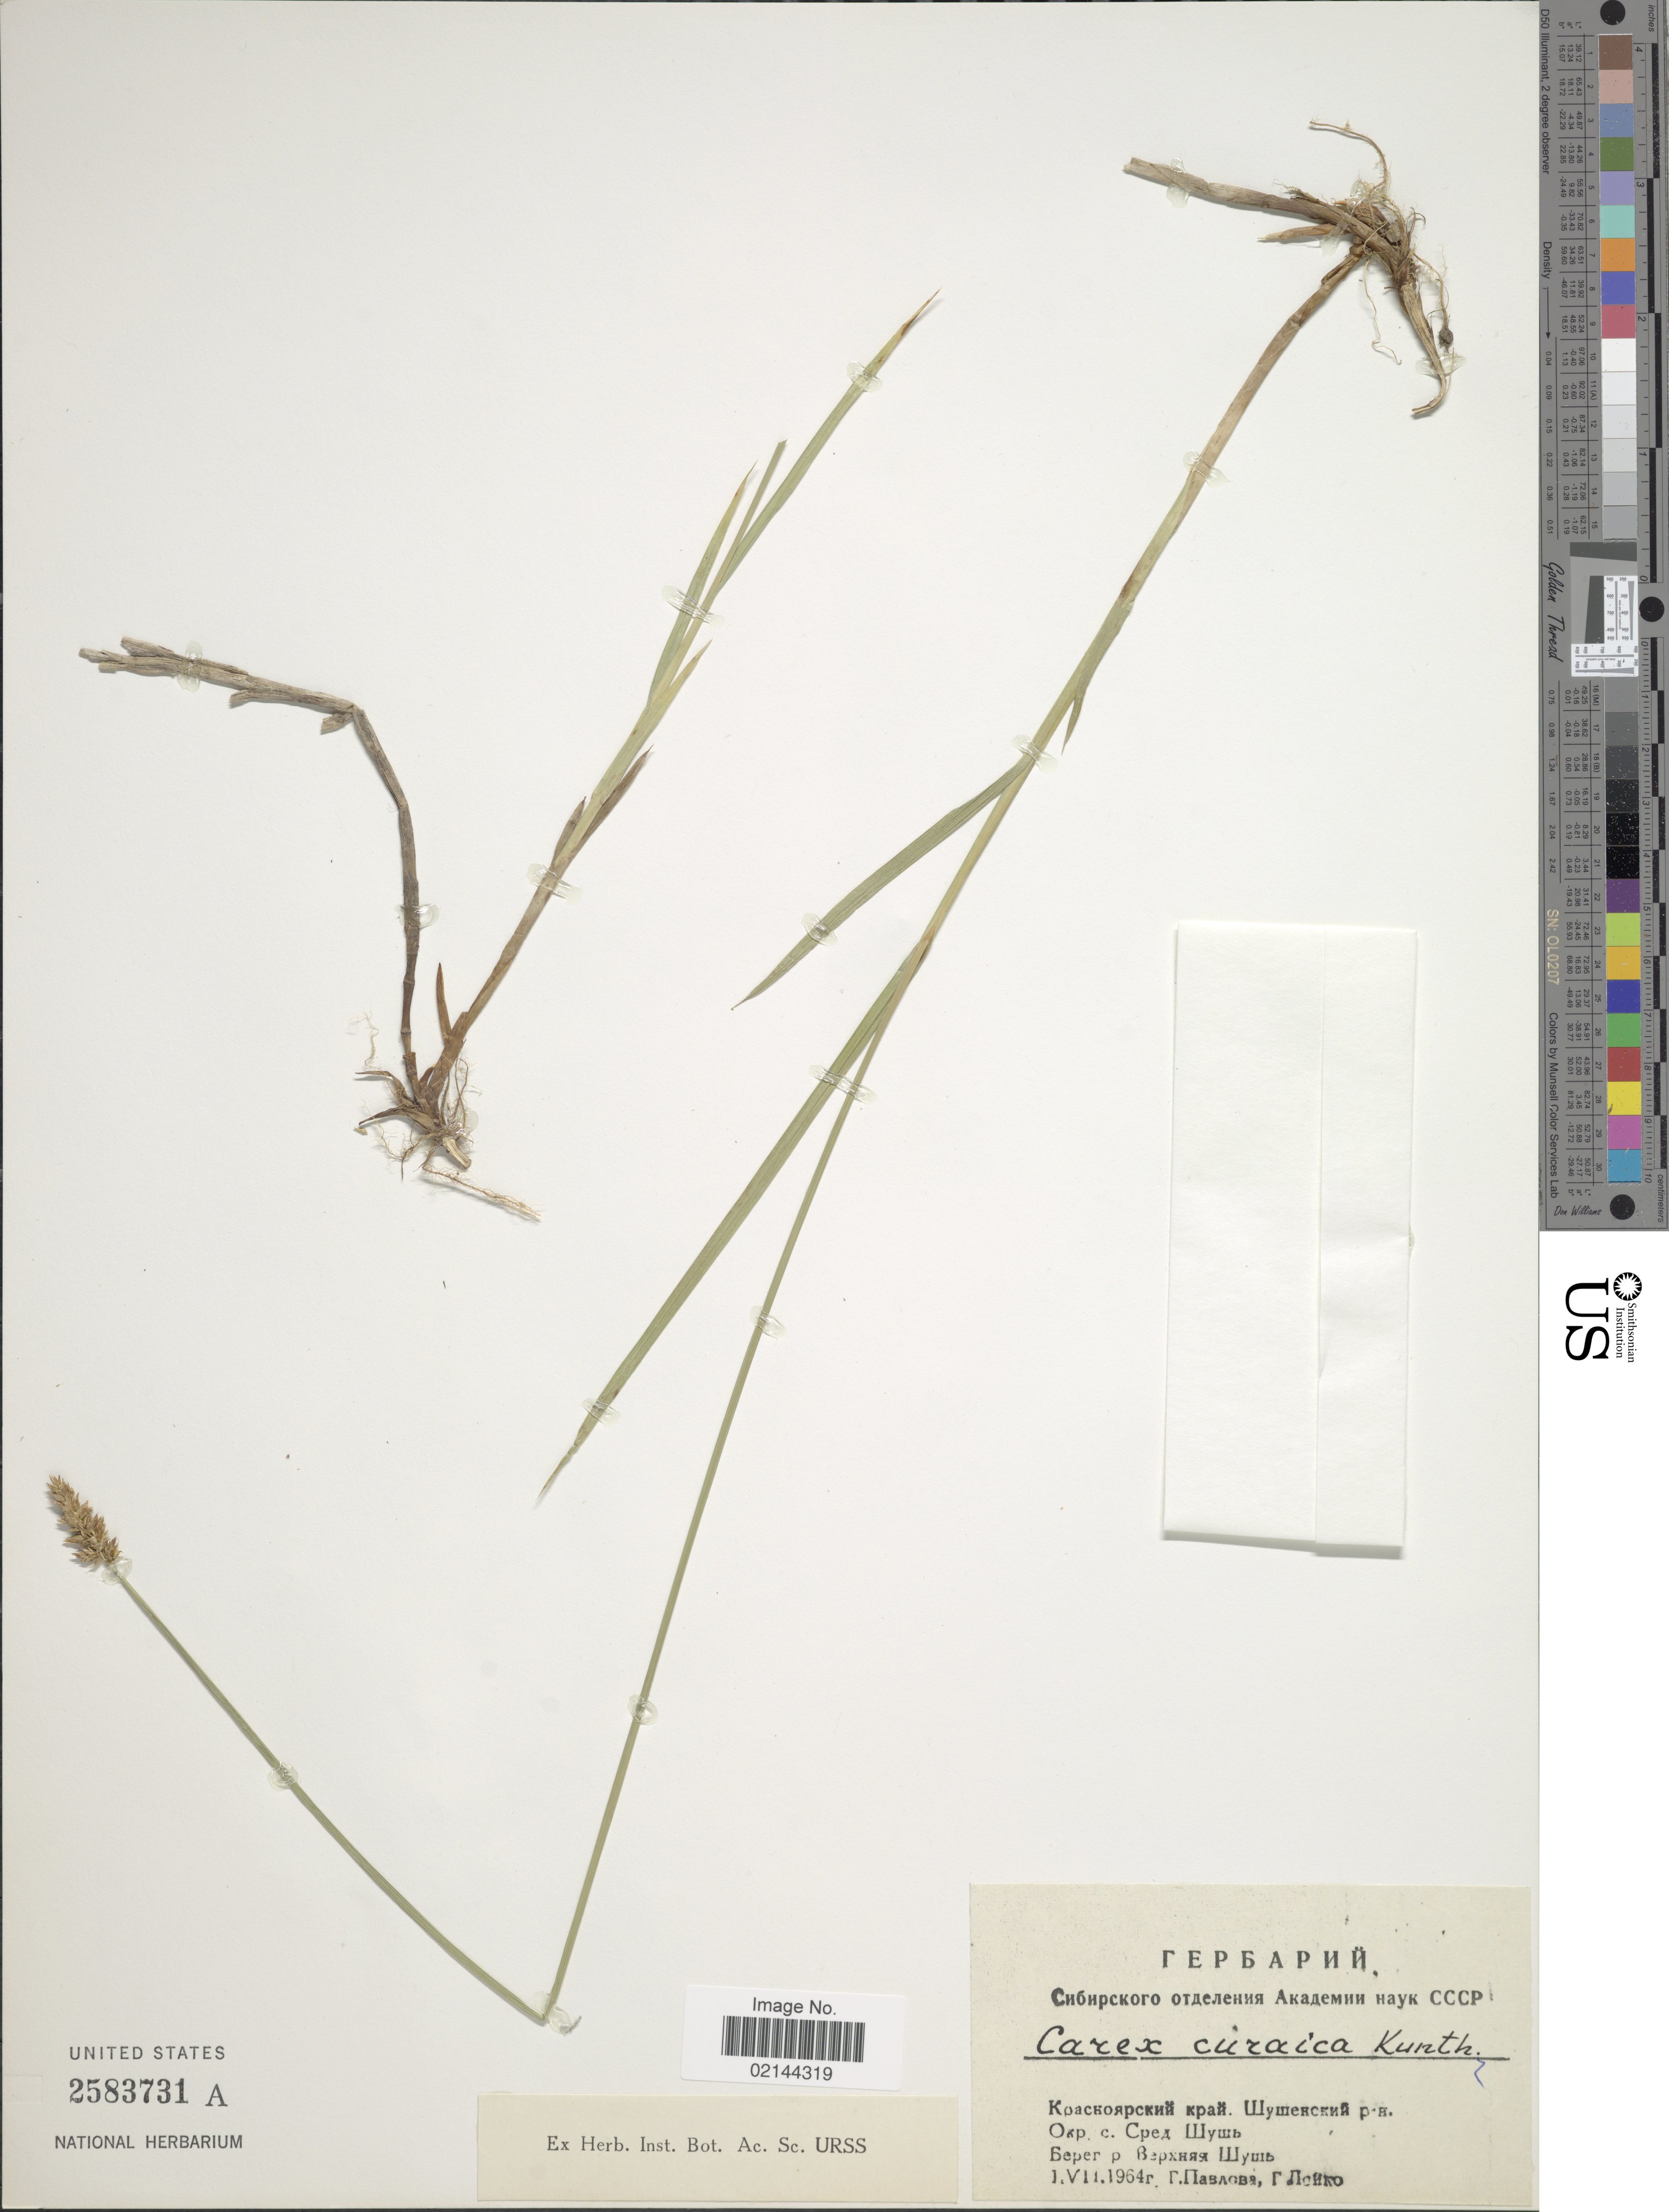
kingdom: Plantae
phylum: Tracheophyta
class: Liliopsida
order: Poales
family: Cyperaceae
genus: Carex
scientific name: Carex curaica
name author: Kunth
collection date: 1964-07-01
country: U.S.S.R.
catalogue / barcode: US 2583731A